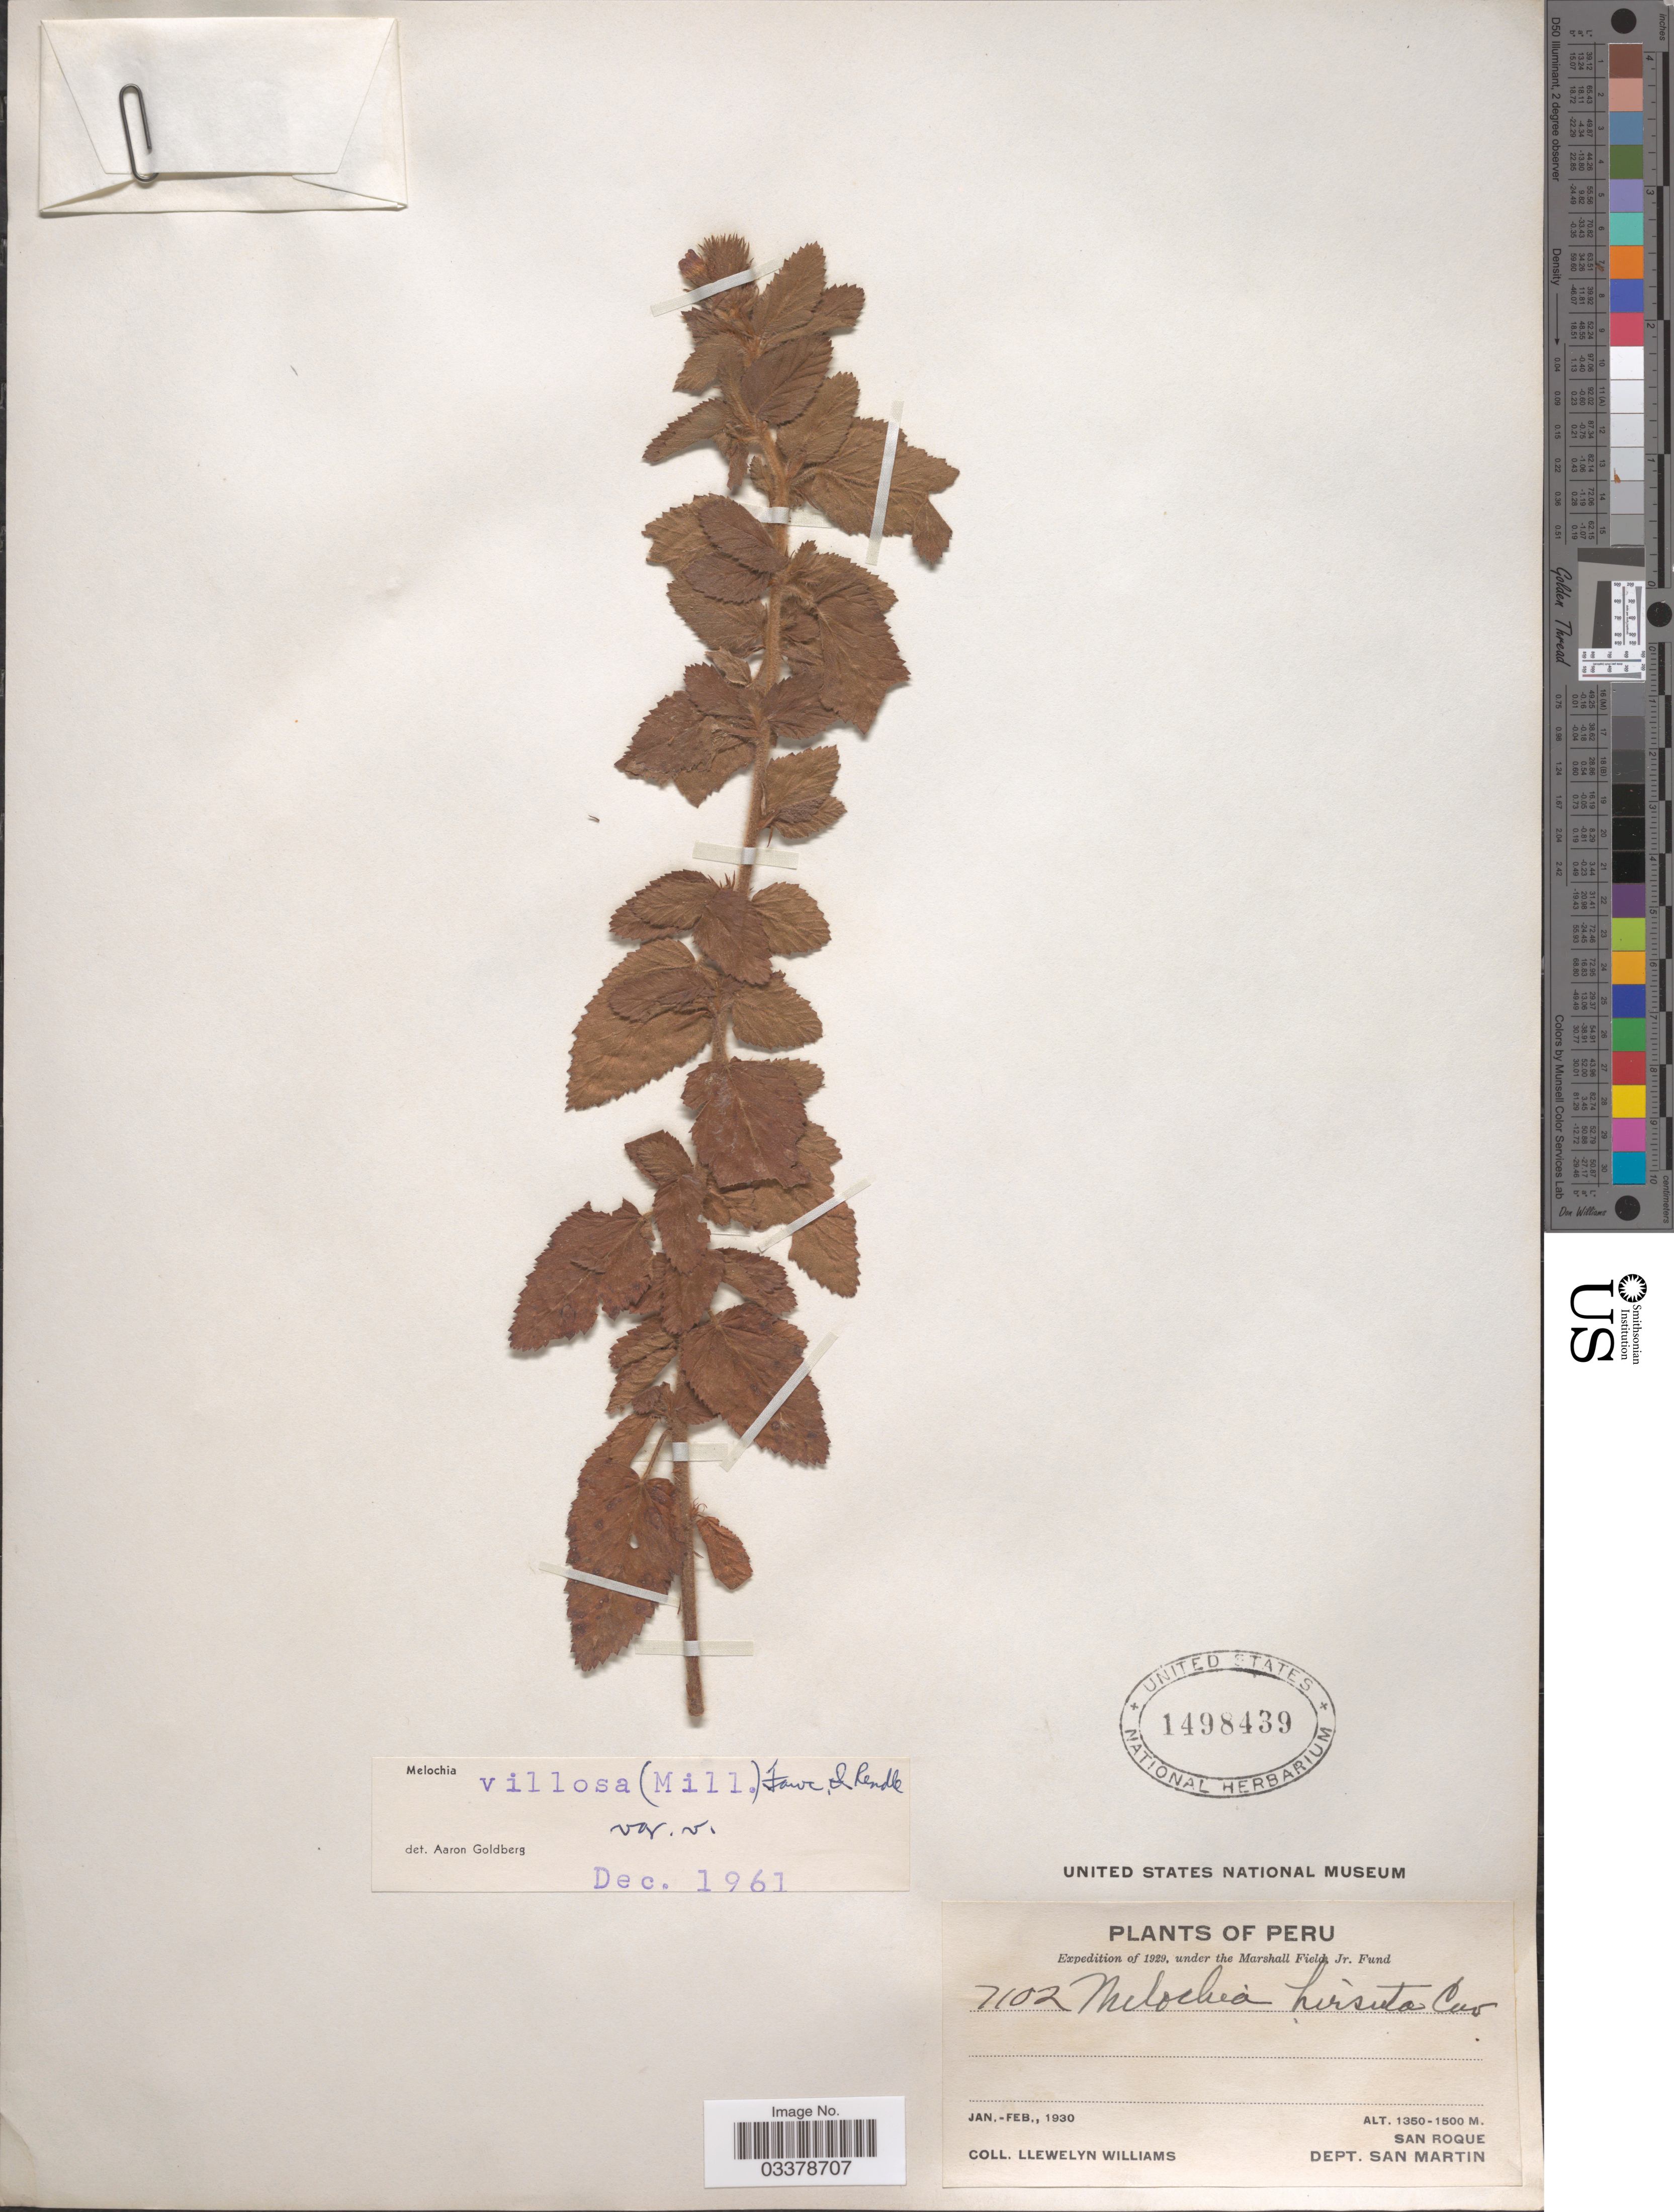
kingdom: Plantae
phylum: Tracheophyta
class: Magnoliopsida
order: Malvales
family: Malvaceae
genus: Melochia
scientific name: Melochia spicata var. spicata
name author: (L.) Fryxell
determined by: Dorr, L. J., (BOT), Smithsonian Institution - National Museum of Natural History (UNITED STATES)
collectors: Ll. Williams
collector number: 7102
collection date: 1930-01/1930-02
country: Peru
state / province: San Martín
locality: San Roque. Dept. San Martin.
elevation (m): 1350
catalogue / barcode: US 1498439